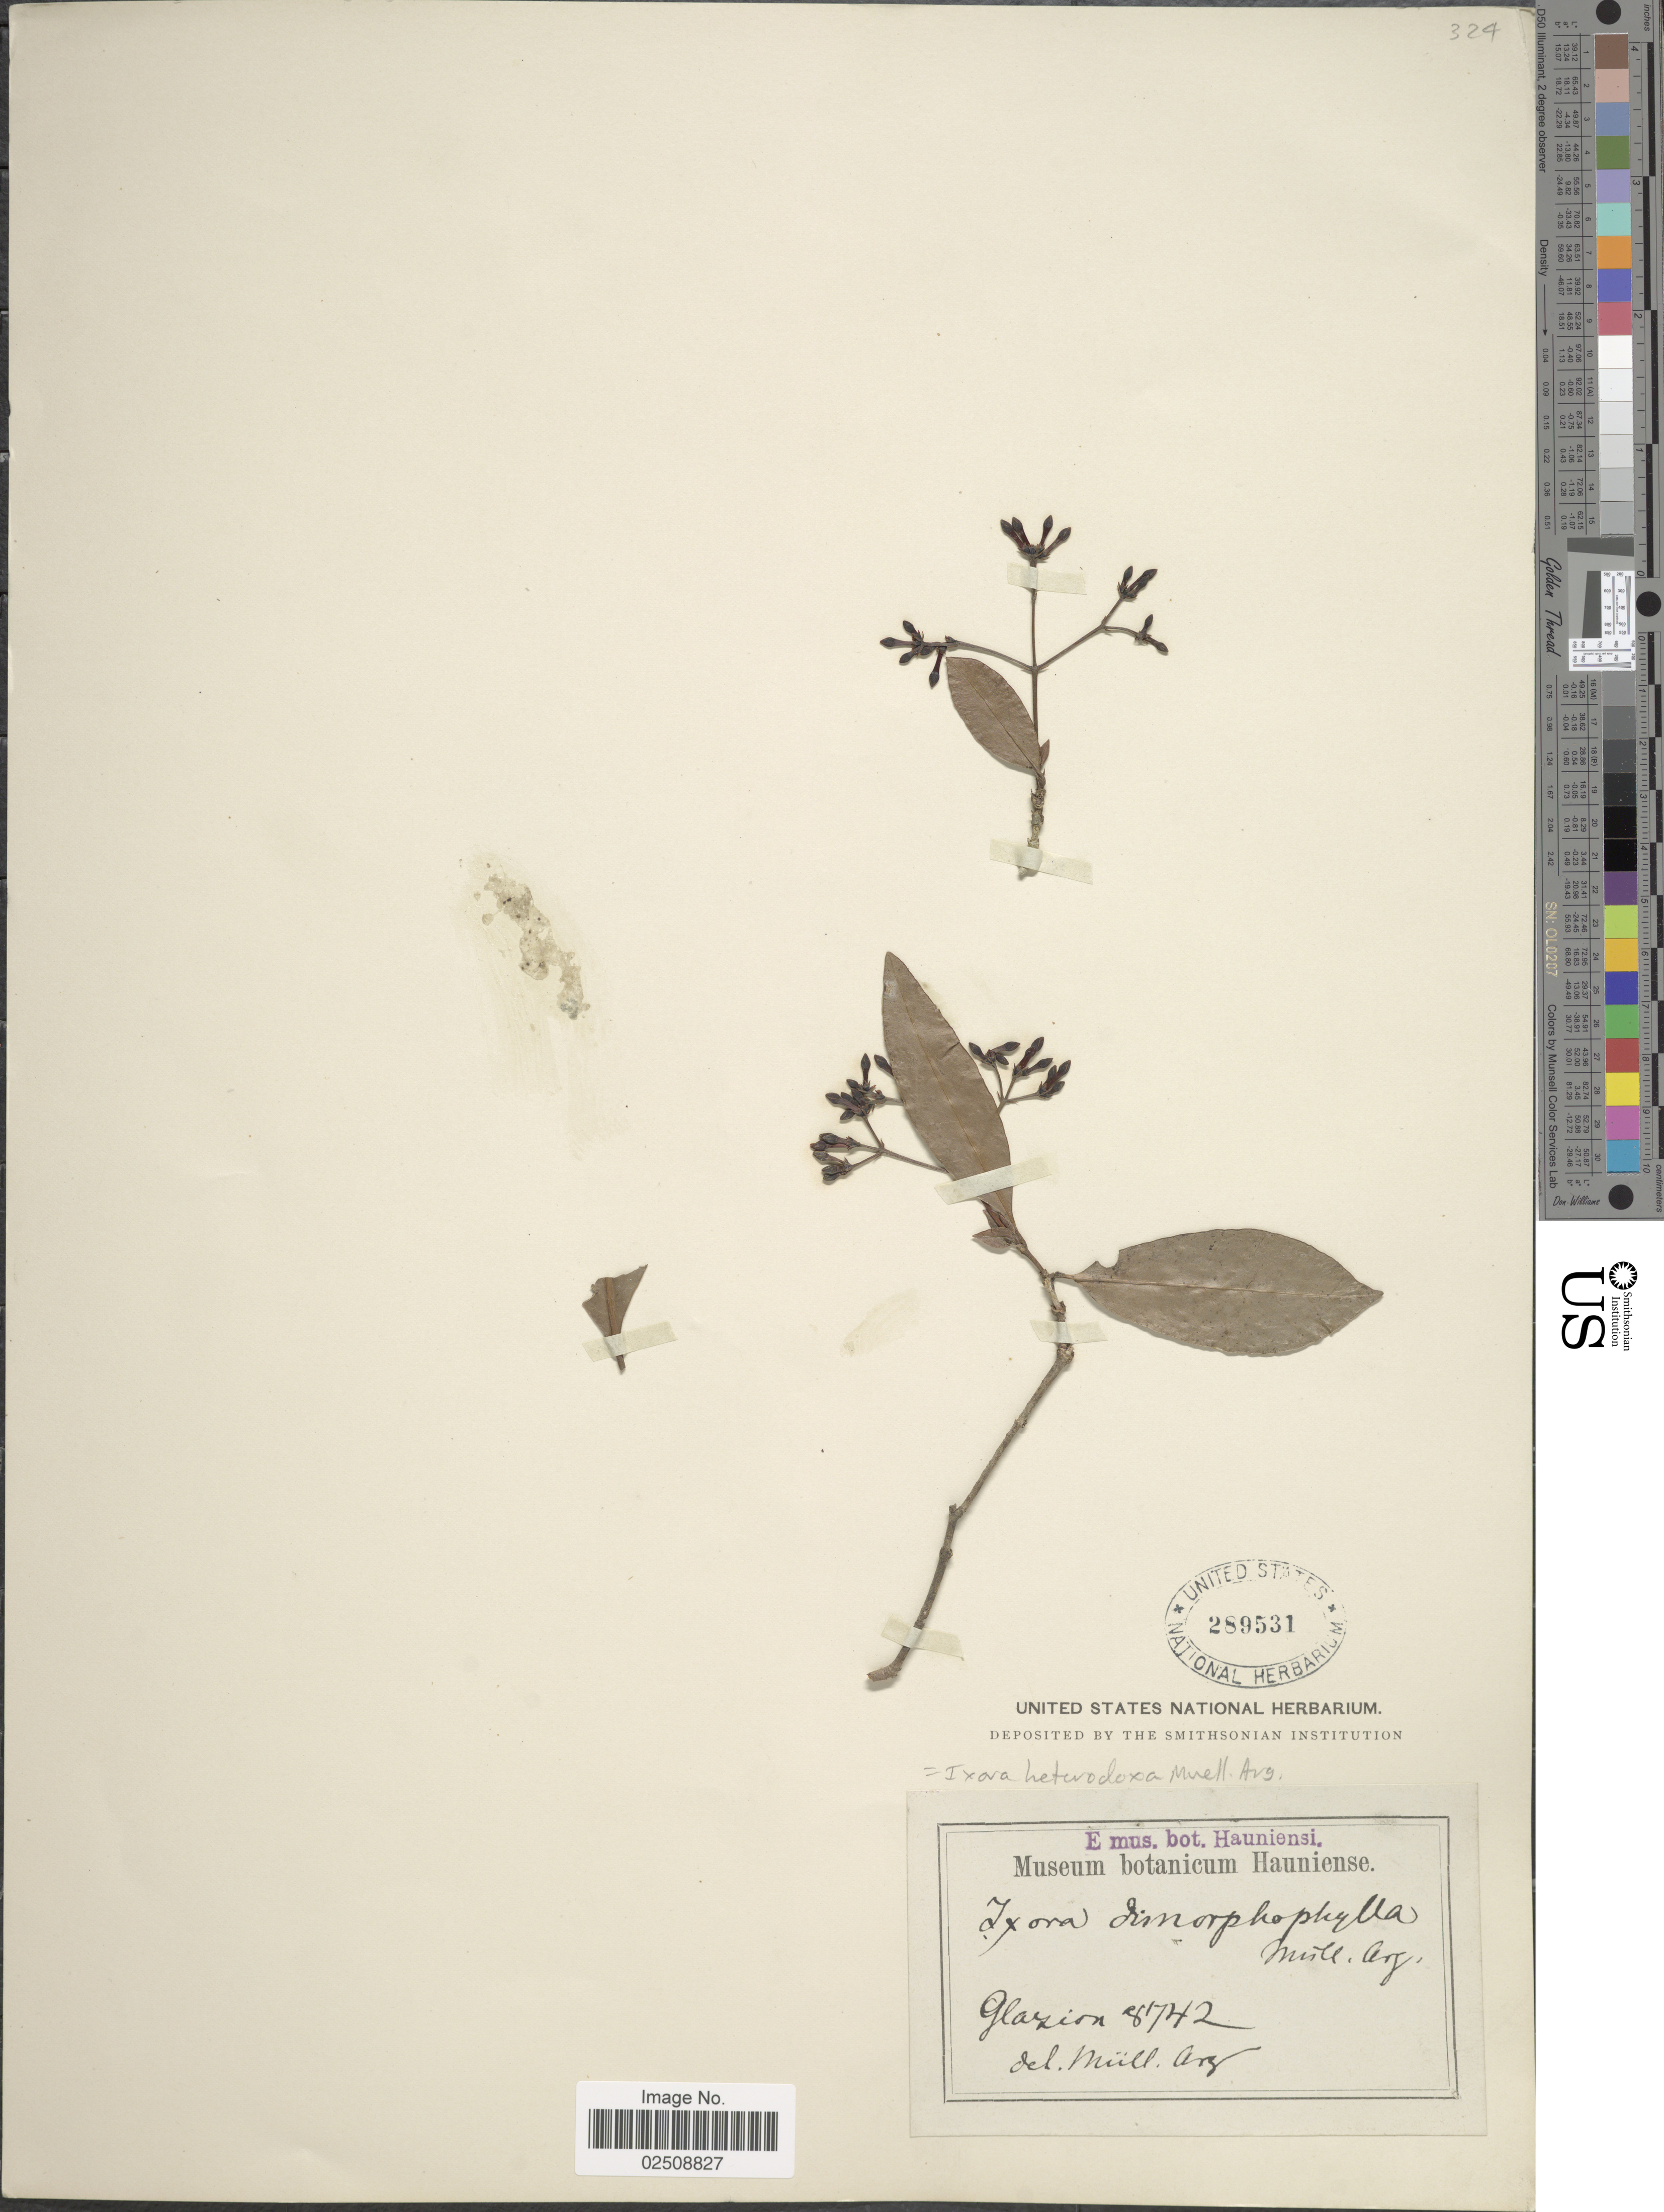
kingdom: Plantae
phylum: Tracheophyta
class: Magnoliopsida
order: Gentianales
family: Rubiaceae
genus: Ixora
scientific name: Ixora heterodoxa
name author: Müll. Arg.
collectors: Glaziou, --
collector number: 8742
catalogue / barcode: US 289531